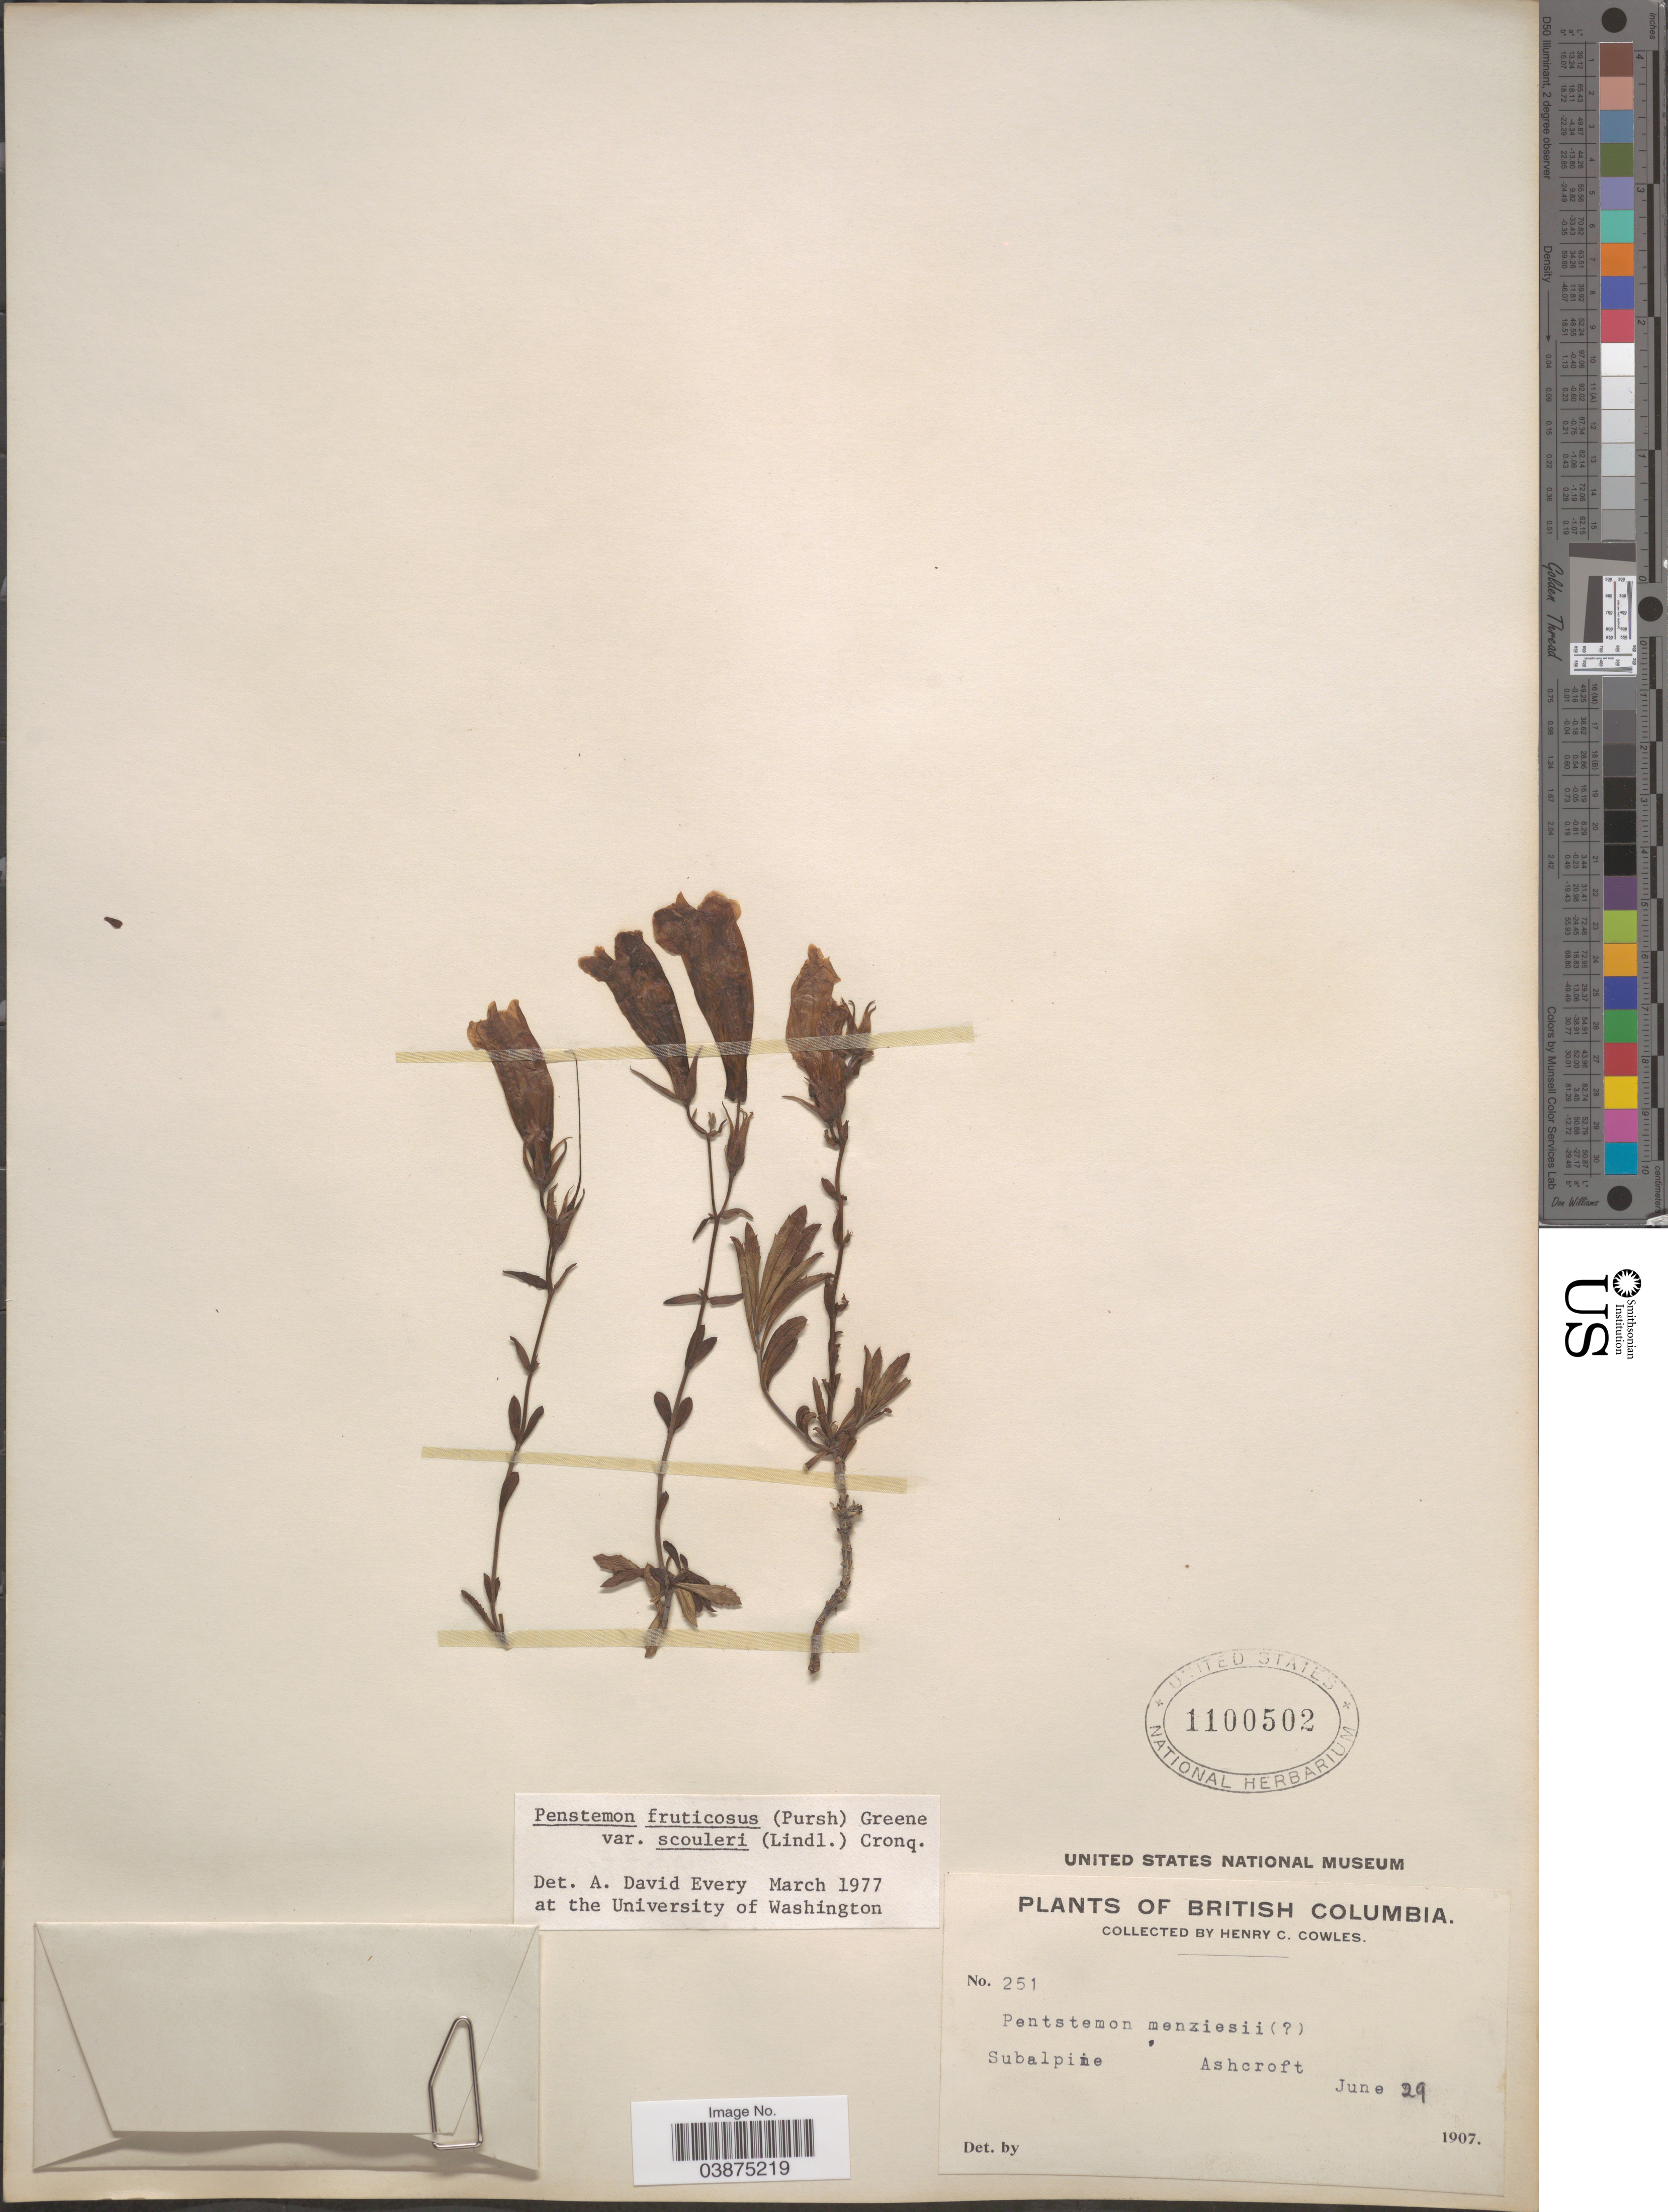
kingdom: Plantae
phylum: Tracheophyta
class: Magnoliopsida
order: Lamiales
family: Plantaginaceae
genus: Penstemon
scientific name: Penstemon fruticosus var. scouleri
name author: (Lindl.) Cronquist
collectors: H. Cowles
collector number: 251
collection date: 1907-06-29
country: Canada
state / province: British Columbia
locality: Ashcroft.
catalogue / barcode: US 1100502